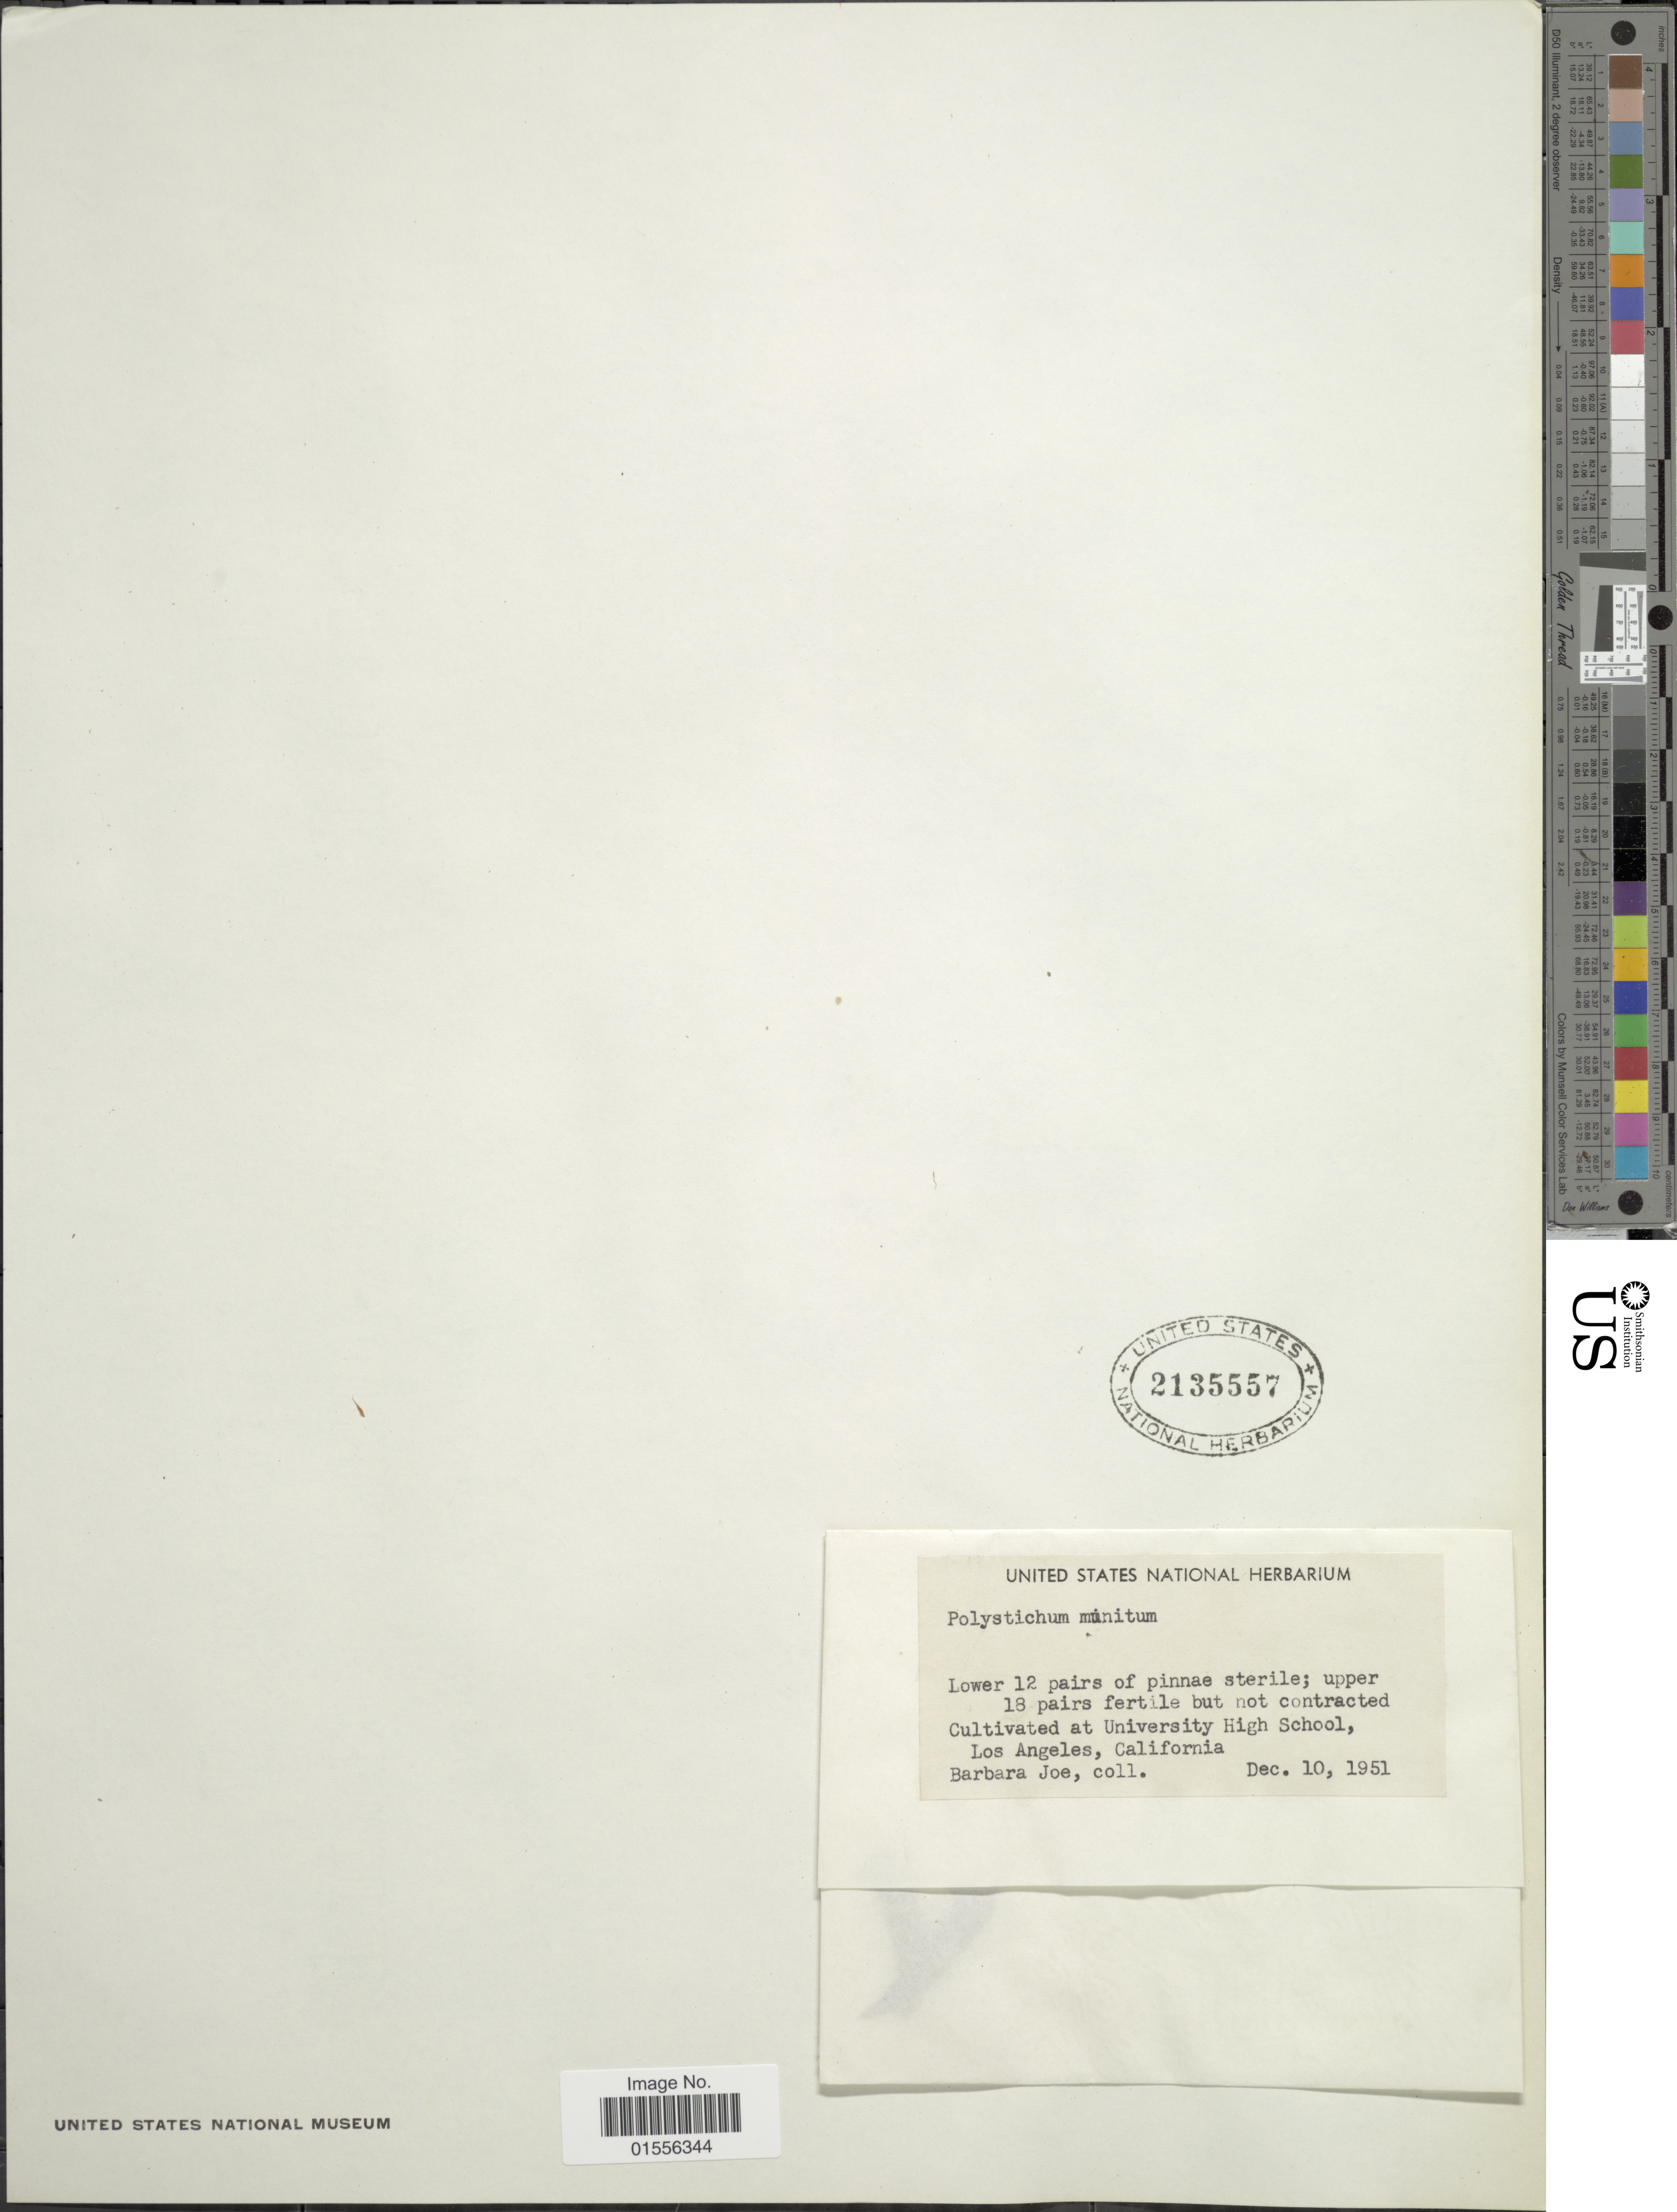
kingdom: Plantae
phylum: Tracheophyta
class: Polypodiopsida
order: Polypodiales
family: Dryopteridaceae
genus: Polystichum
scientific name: Polystichum munitum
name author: (Kaulf.) C. Presl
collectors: B. Joe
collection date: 1951-12-10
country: United States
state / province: California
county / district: Los Angeles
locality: At University High School, Los Angeles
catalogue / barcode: US 2135557